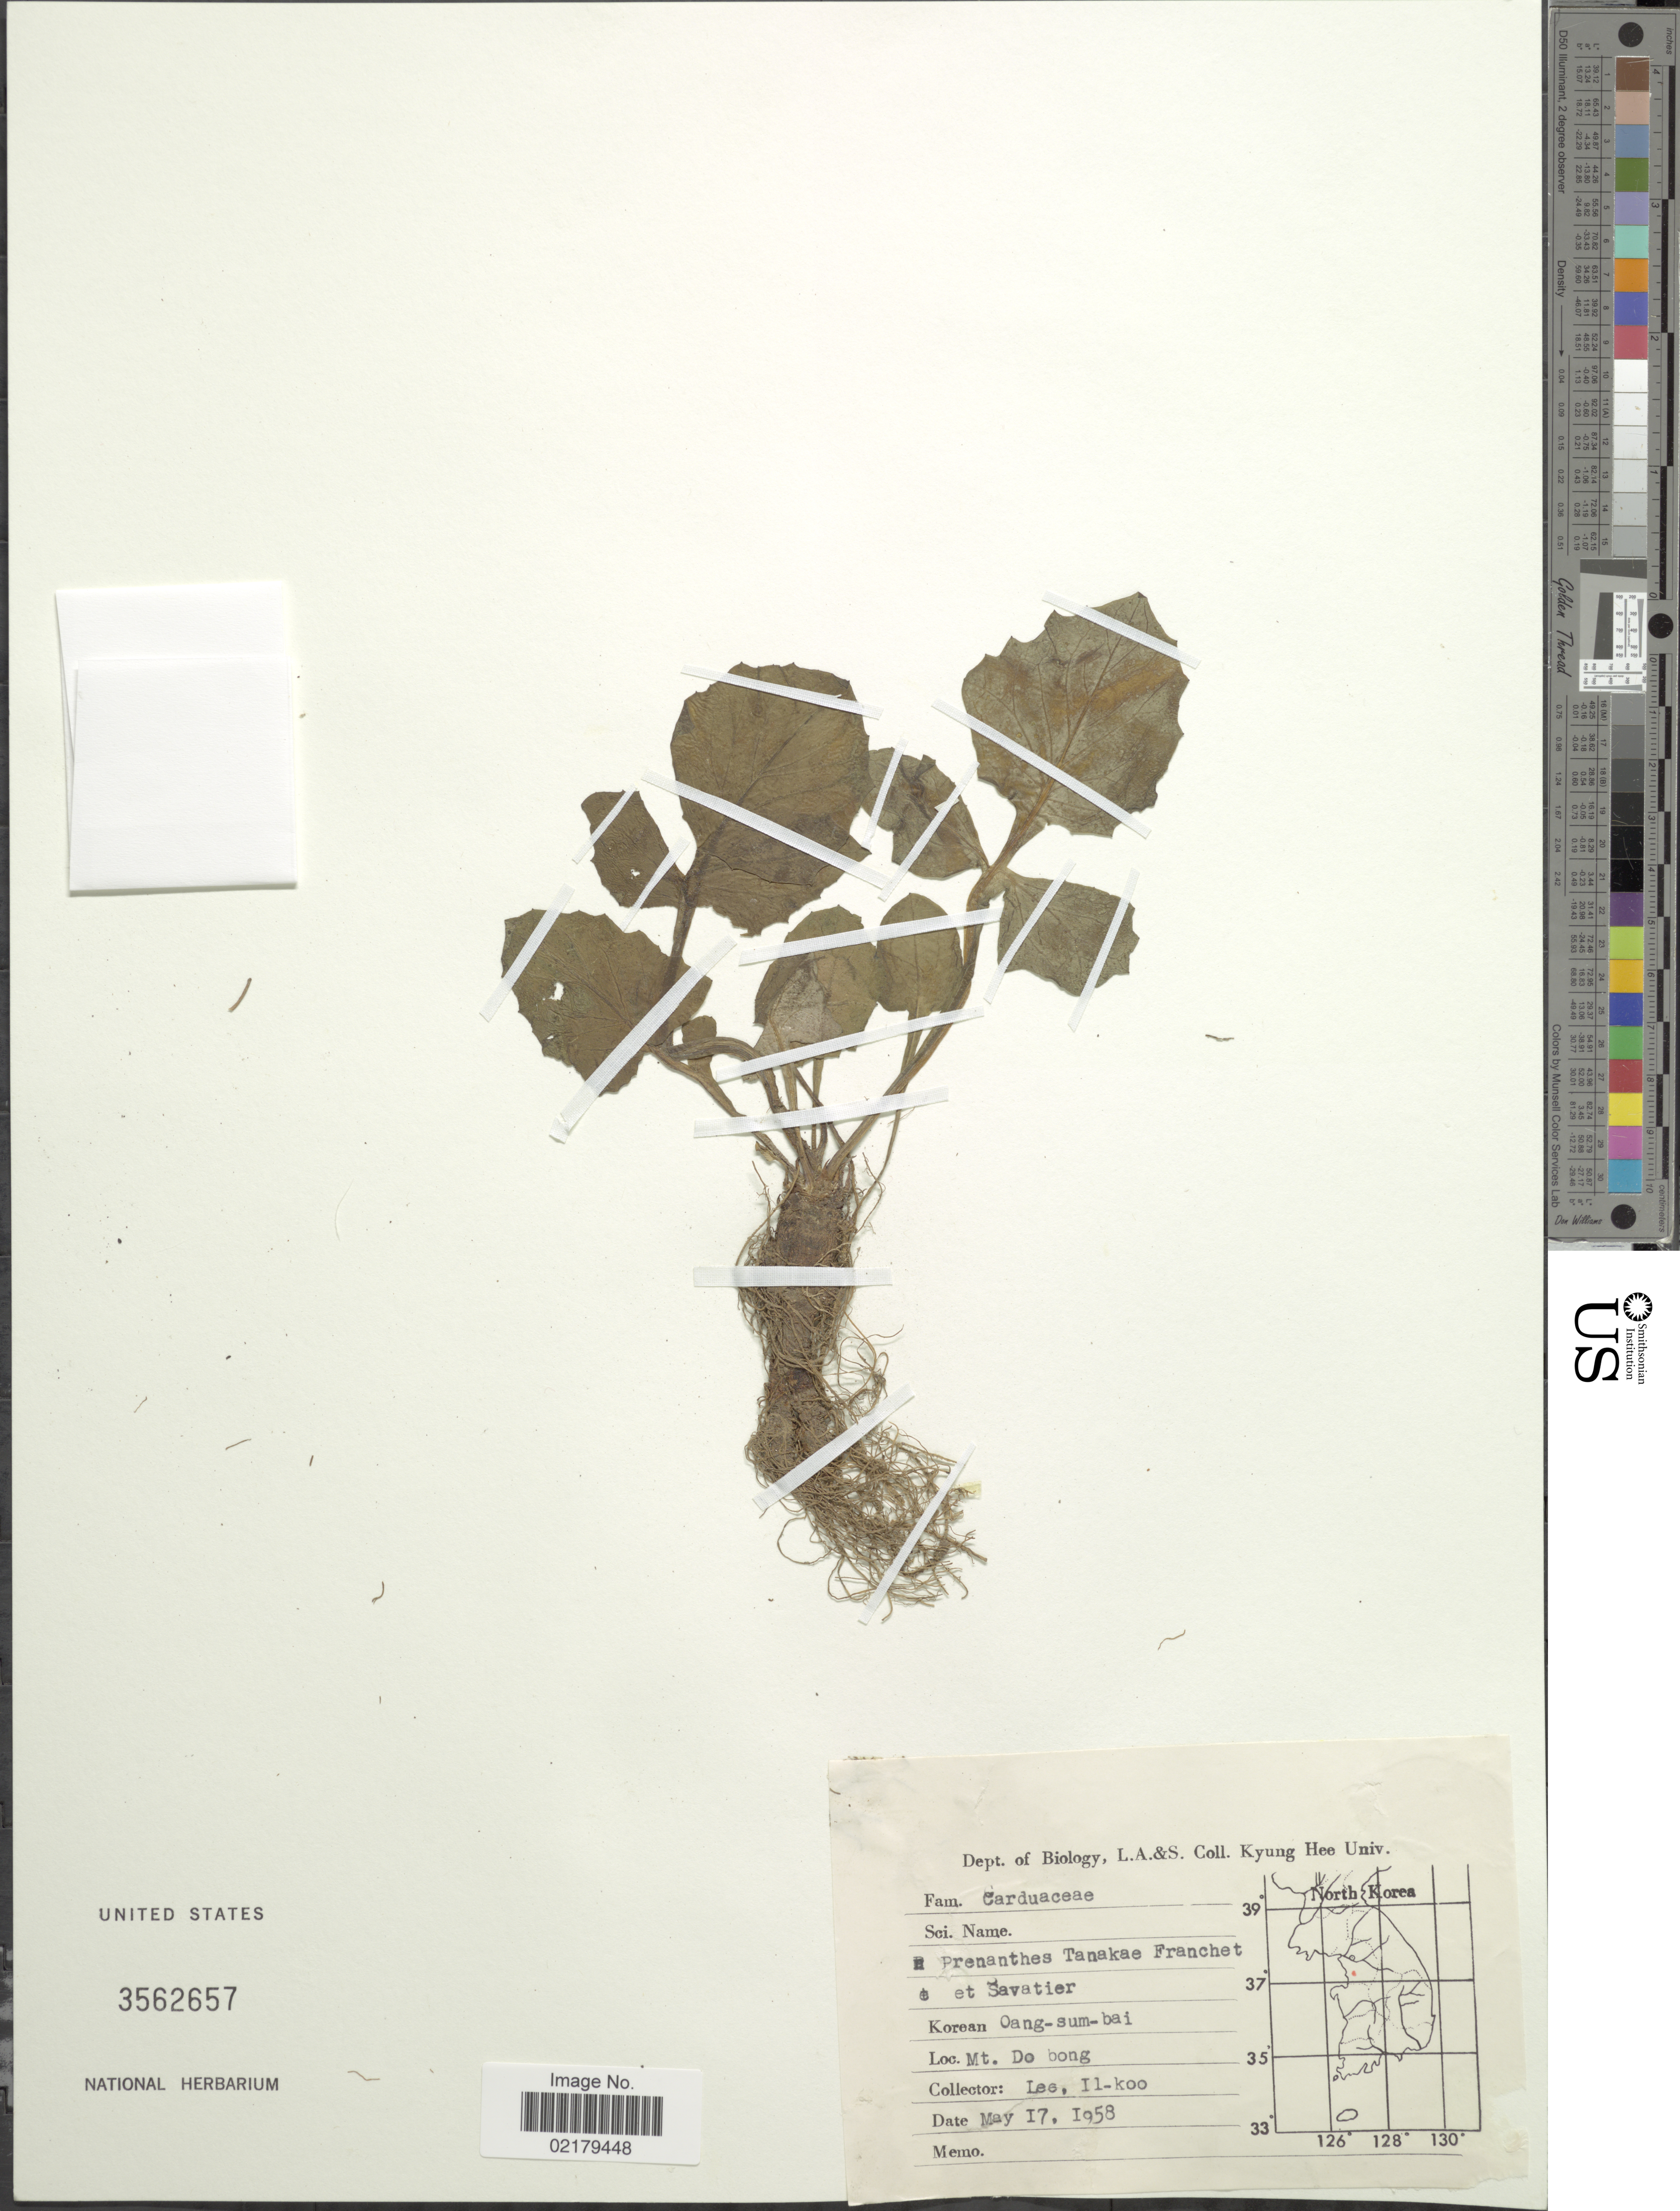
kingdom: Plantae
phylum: Tracheophyta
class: Magnoliopsida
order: Asterales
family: Asteraceae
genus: Prenanthes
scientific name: Prenanthes tanakae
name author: (Koidz.) Koidz.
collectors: Il-Ko Lee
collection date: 1958-05-17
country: South Korea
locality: Mt. Do bong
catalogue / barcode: US 3562657